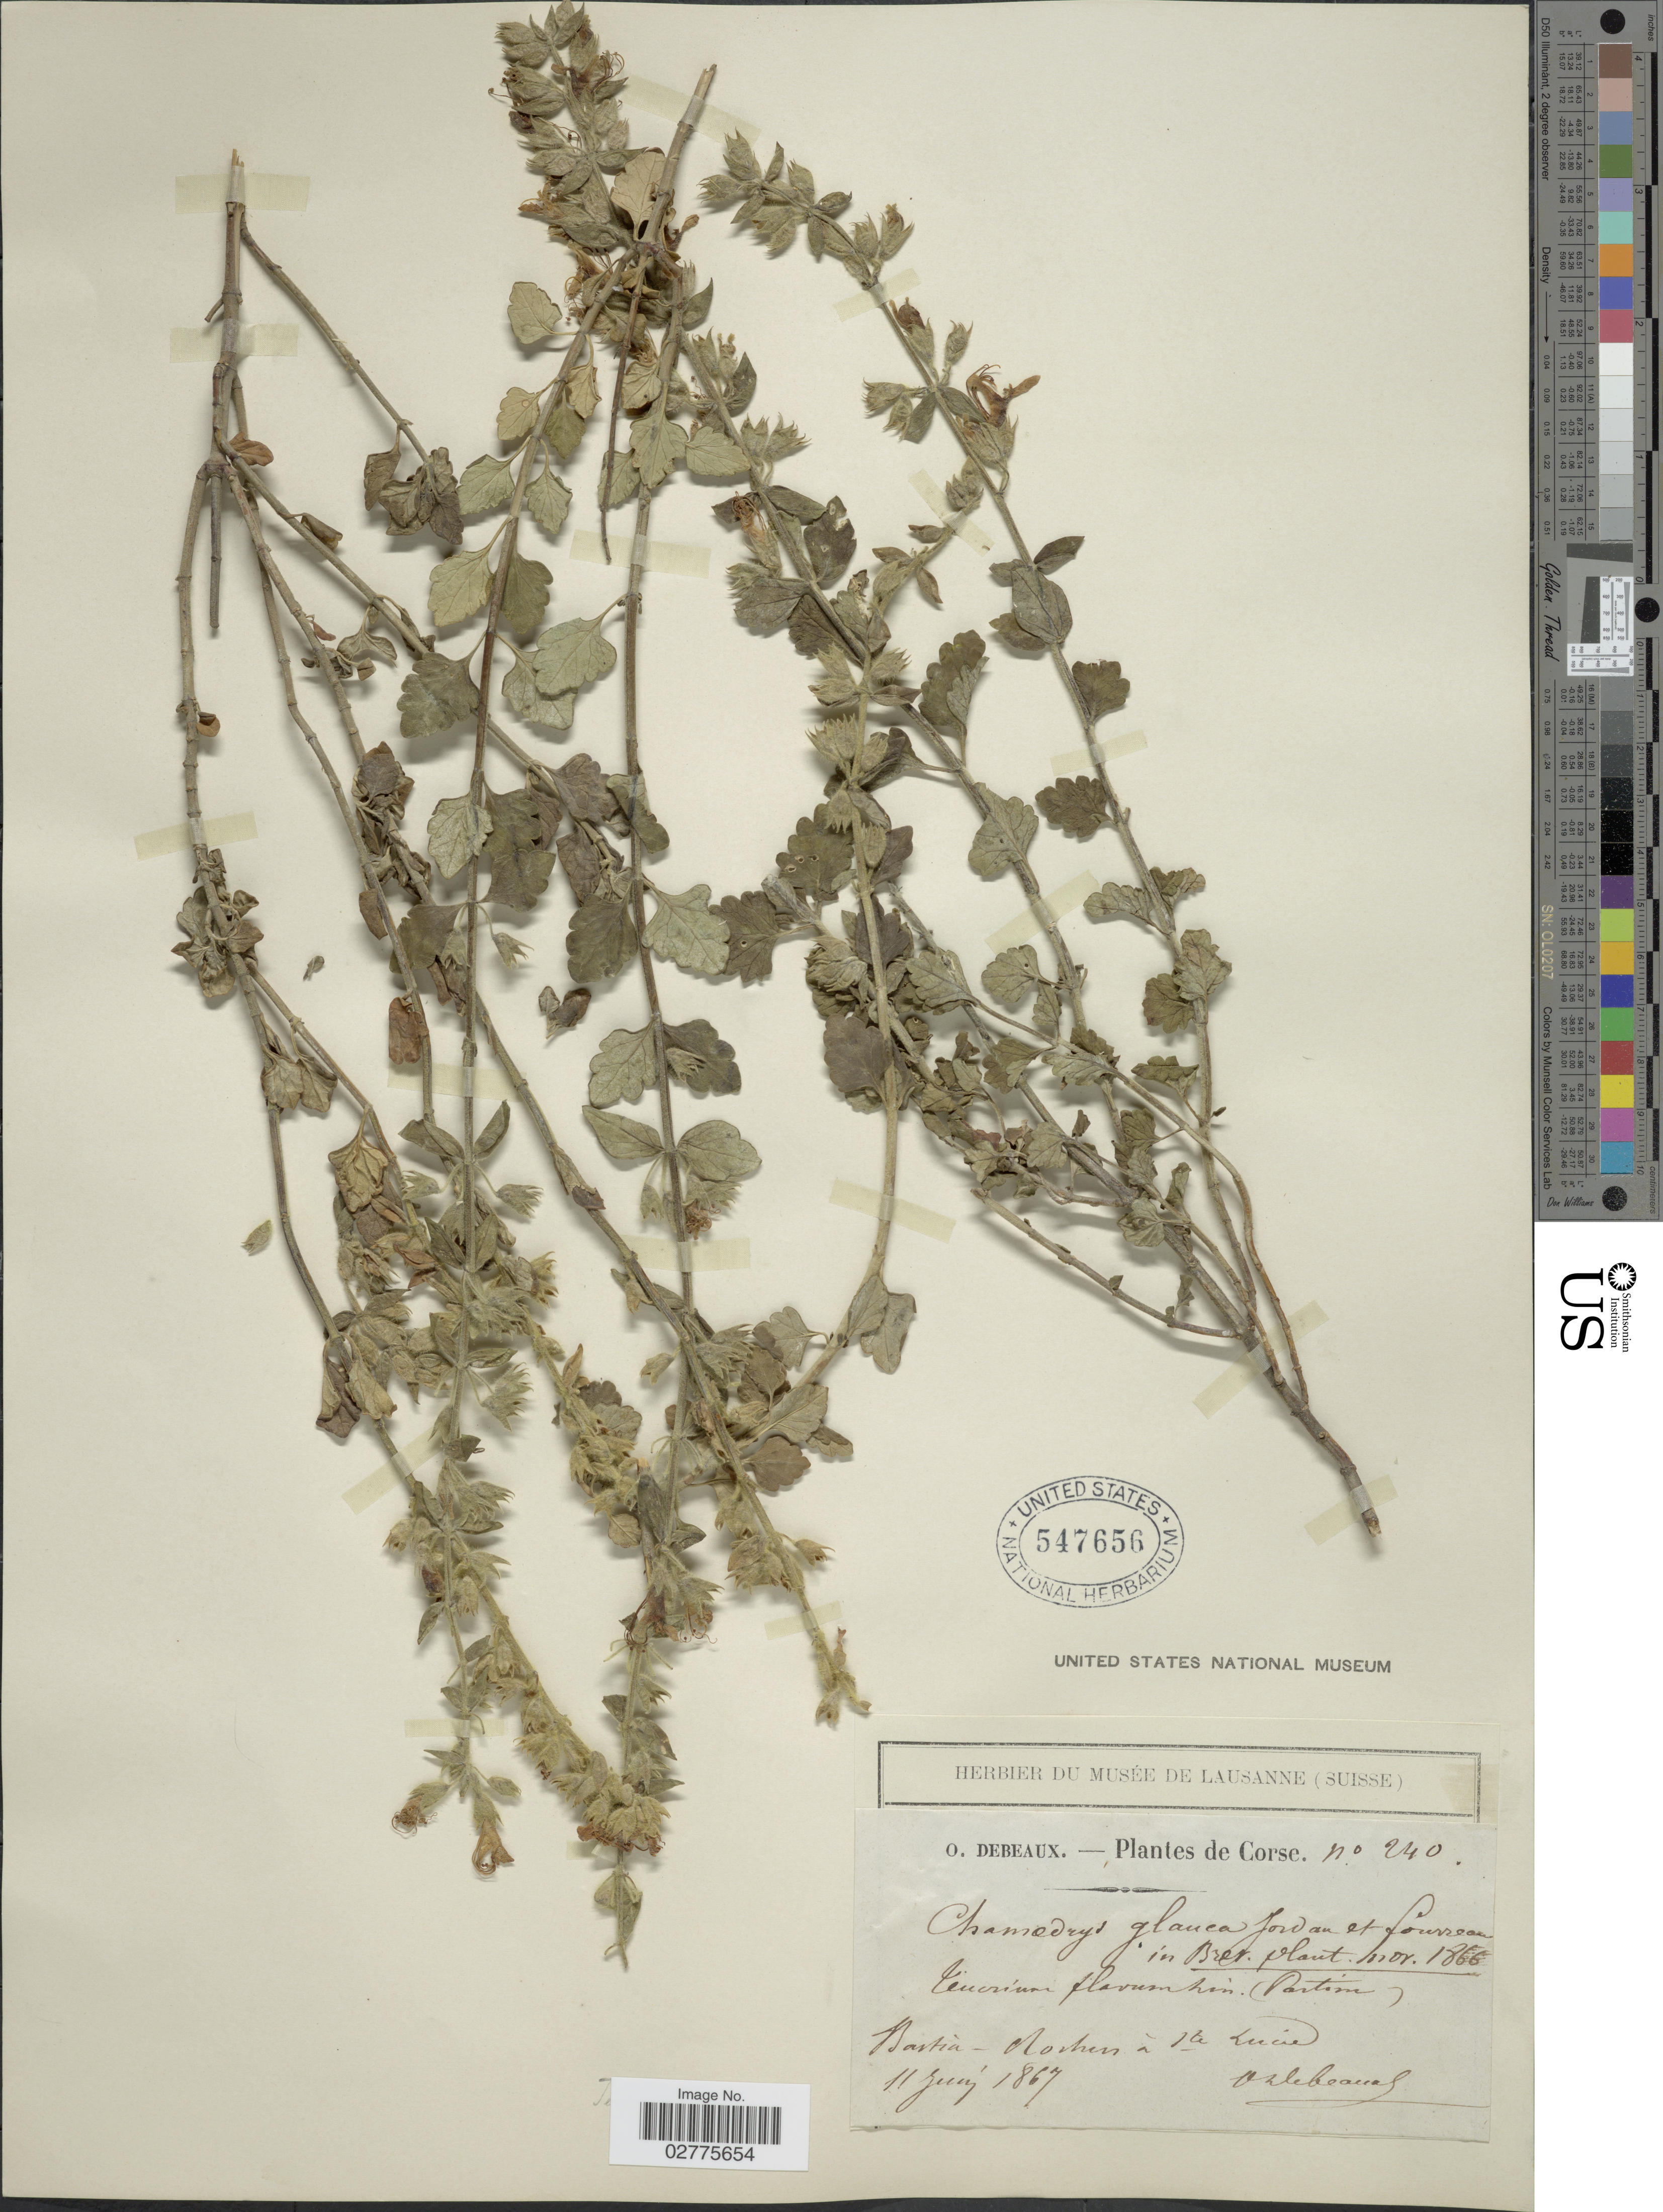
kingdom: Plantae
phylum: Tracheophyta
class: Magnoliopsida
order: Lamiales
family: Lamiaceae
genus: Teucrium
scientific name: Teucrium flavum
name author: L.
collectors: O. Debeaux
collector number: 240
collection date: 1867-06-11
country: France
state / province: Corsica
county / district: Haute-Corse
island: Corse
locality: Corse, Bastia - Nohin á Ste Lucie.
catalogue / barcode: US 547656